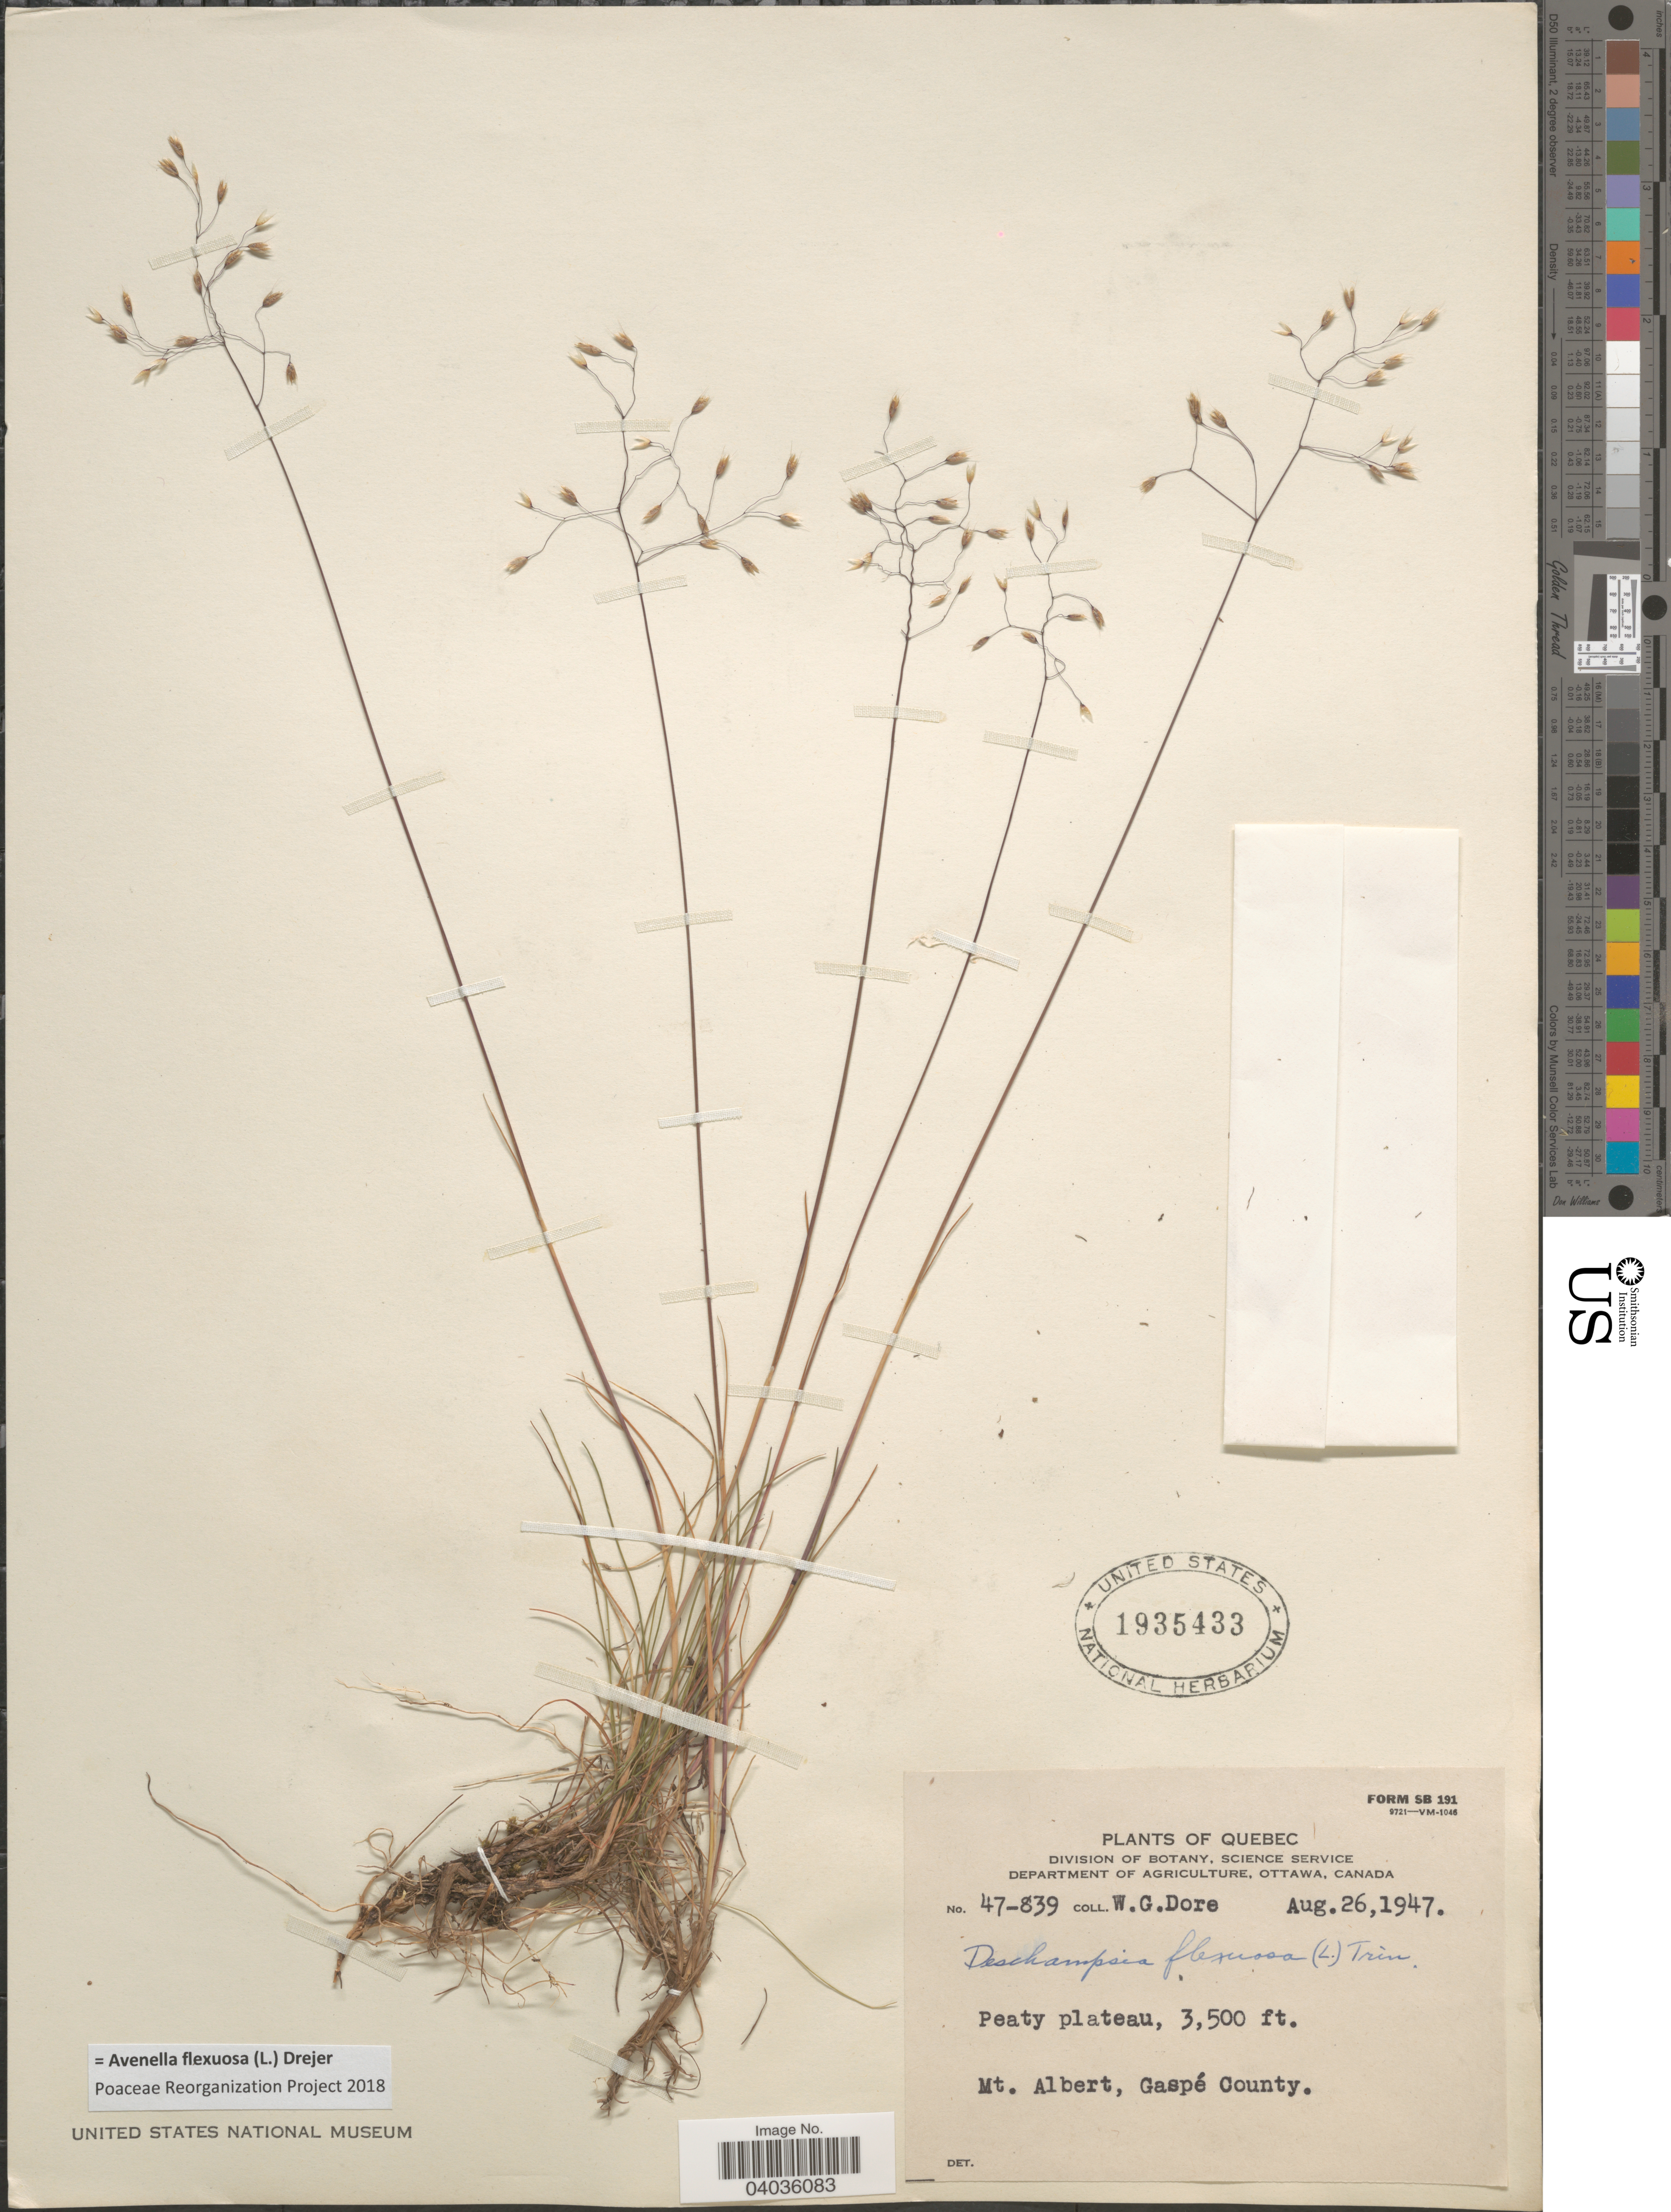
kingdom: Plantae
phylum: Tracheophyta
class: Liliopsida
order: Poales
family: Poaceae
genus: Avenella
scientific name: Avenella flexuosa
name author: (L.) Drejer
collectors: W. Dore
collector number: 47-839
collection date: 1947-08-26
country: Canada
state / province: Quebec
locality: Peaty plateau. Mt. Albert, Gaspé County.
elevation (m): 1067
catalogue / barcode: US 1935433